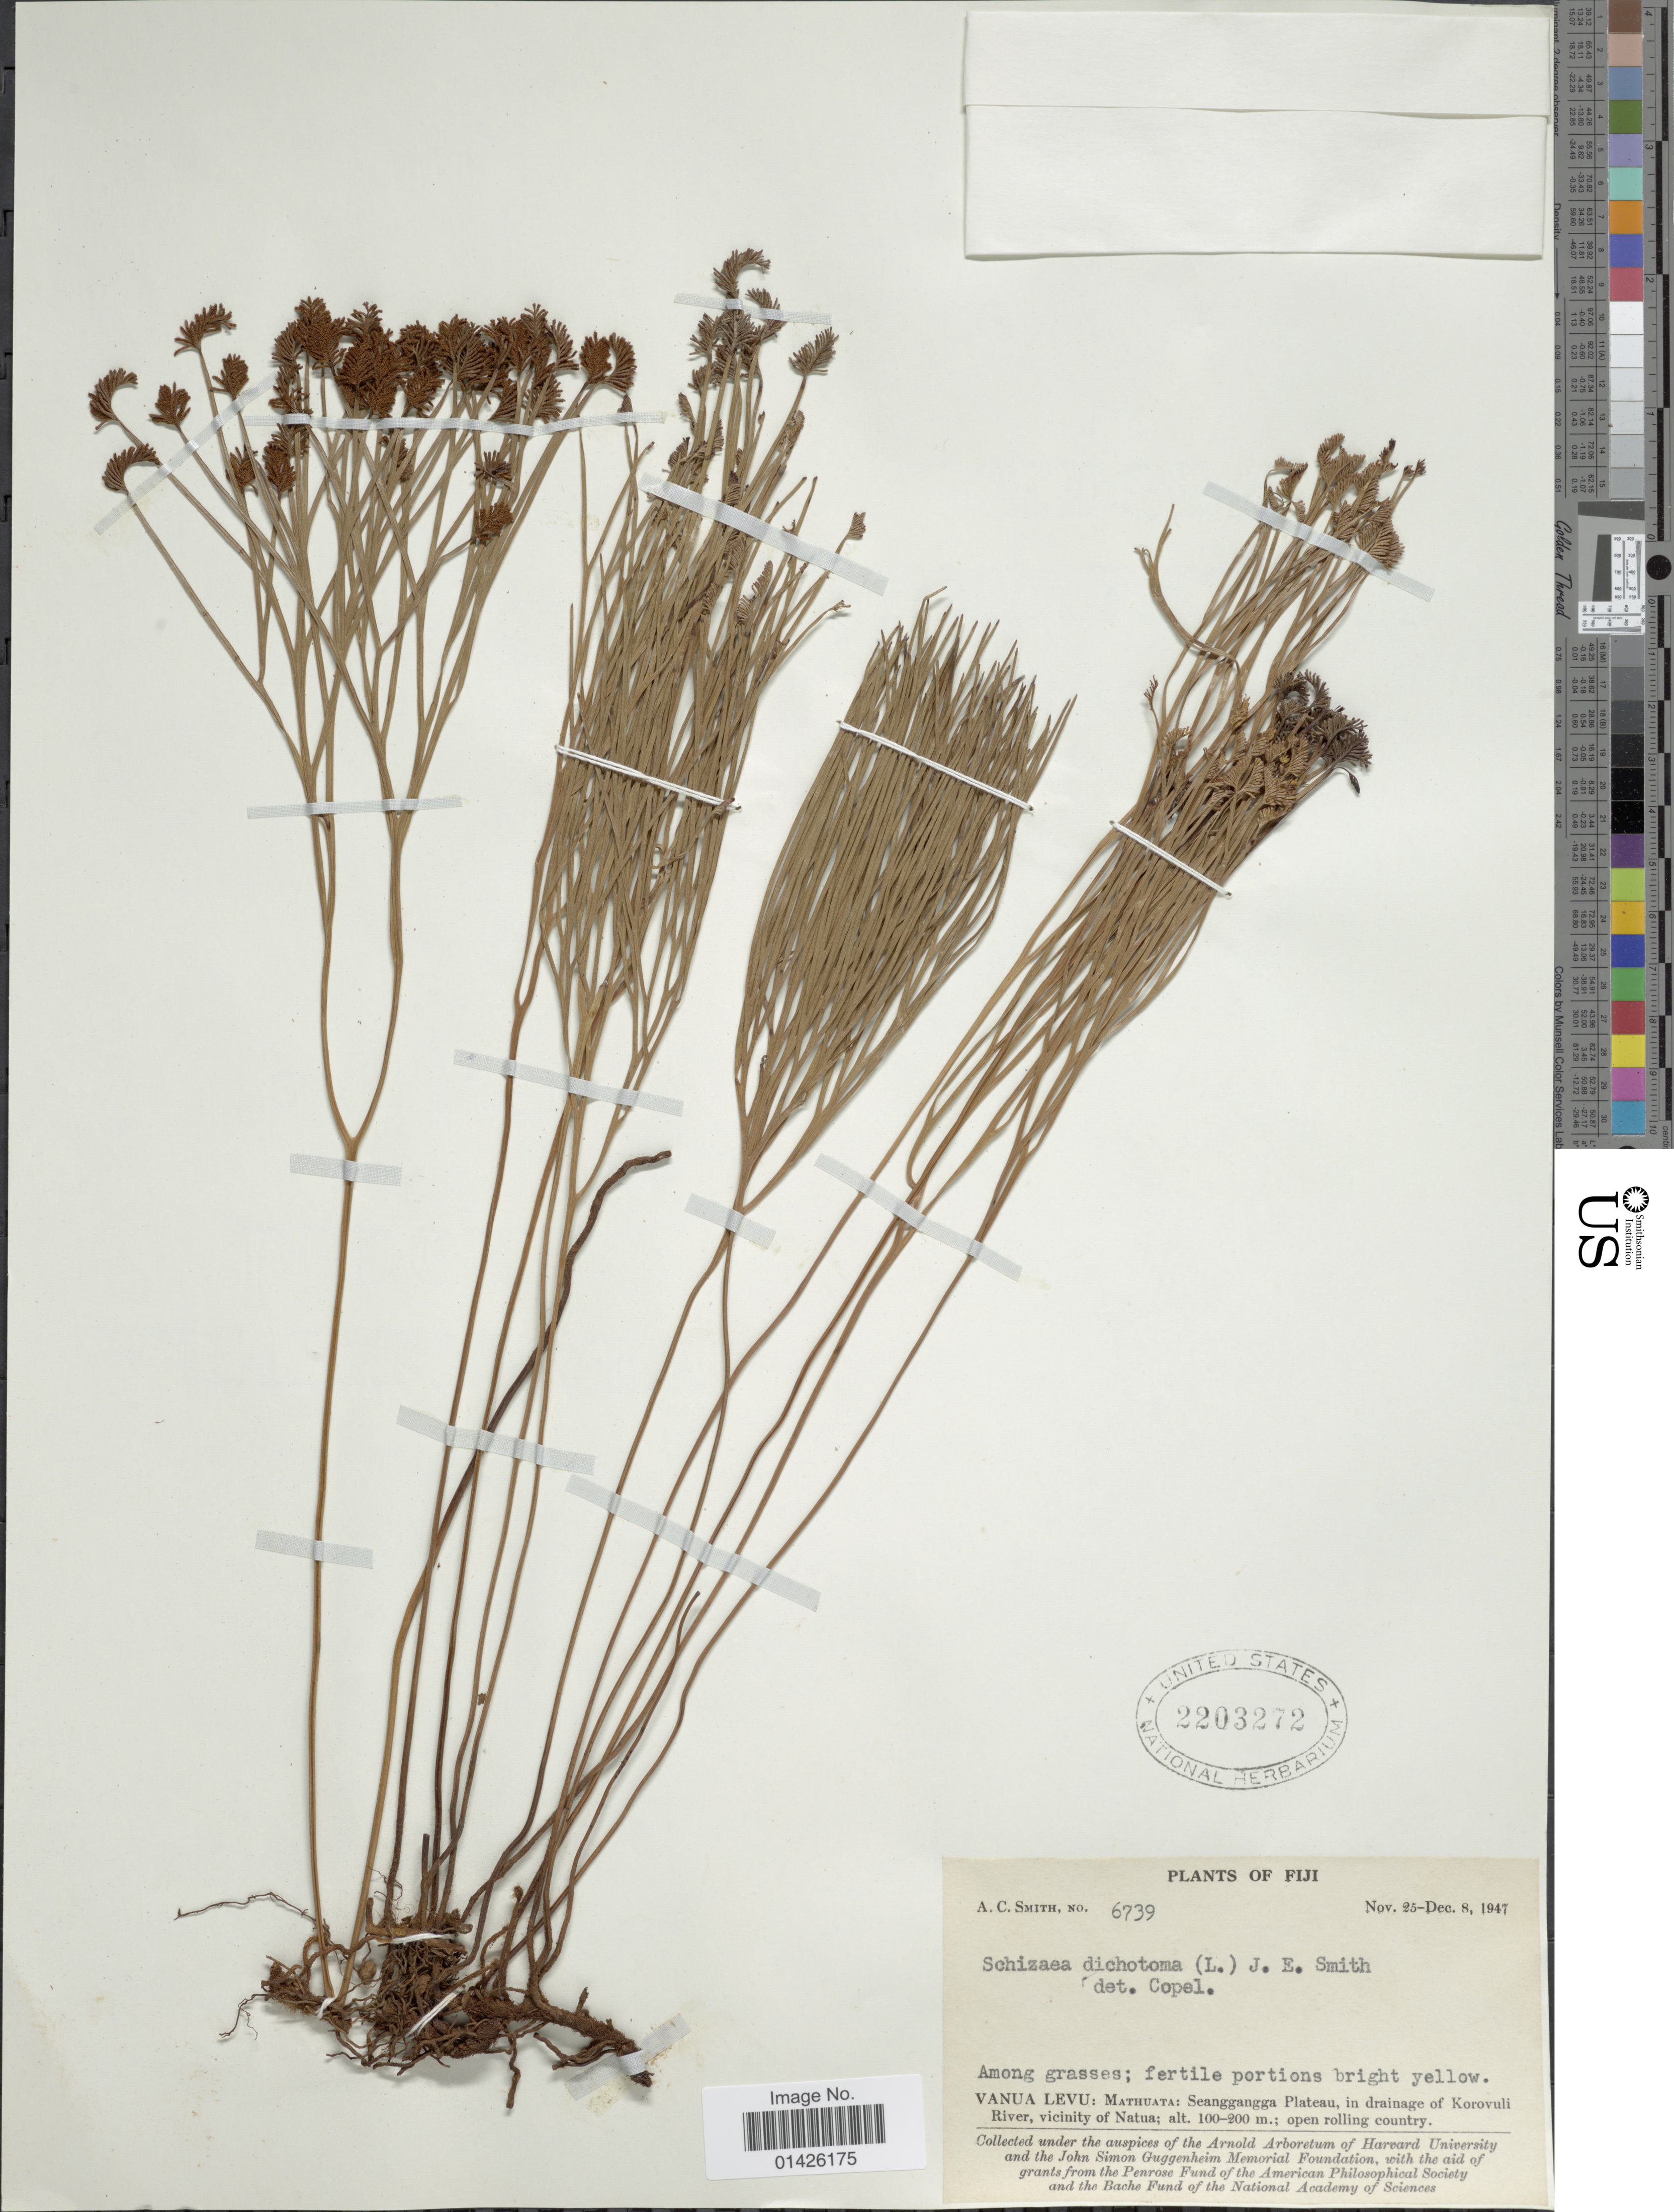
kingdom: Plantae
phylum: Tracheophyta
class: Polypodiopsida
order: Schizaeales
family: Schizaeaceae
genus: Schizaea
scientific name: Schizaea dichotoma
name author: (L.) J. Sm.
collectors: A. C. Smith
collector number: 6739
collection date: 1947-11-25/1947-12-08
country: Fiji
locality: Vanua Levu: Mathuata: Seangganga Plateau, in drainage of Korovuli River, vicinity of Natua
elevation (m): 100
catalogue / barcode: US 2203272